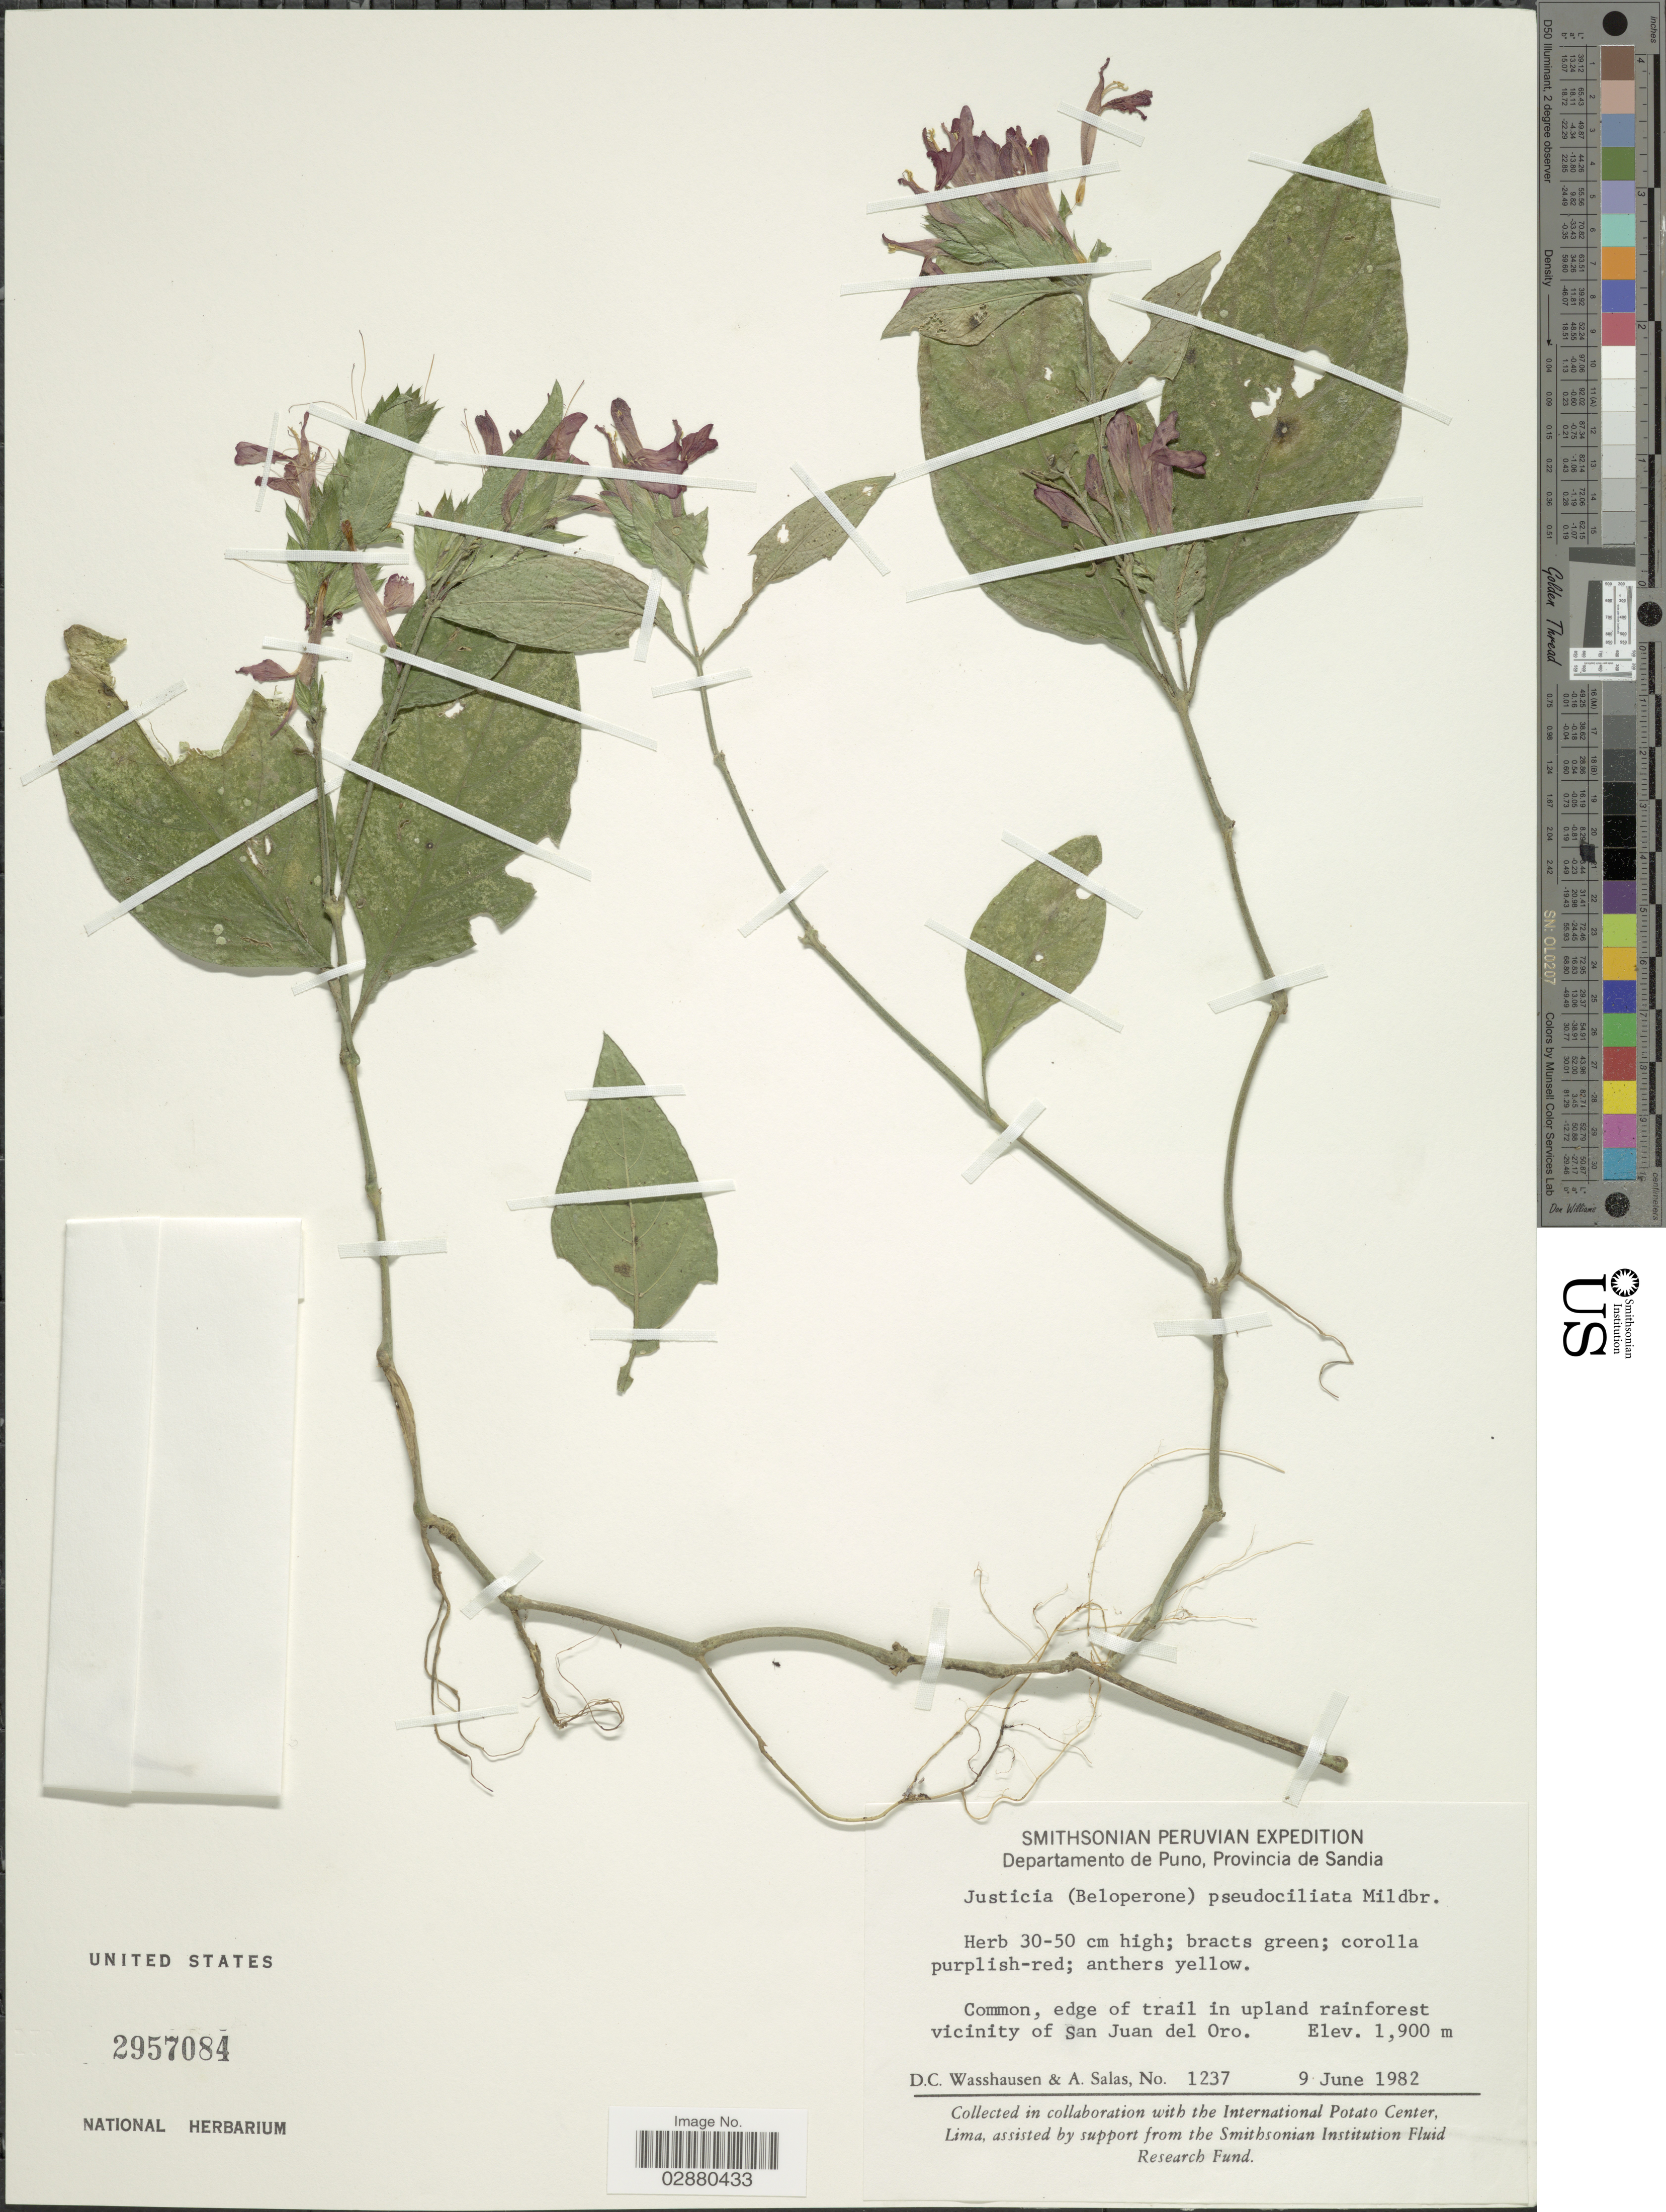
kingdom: Plantae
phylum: Tracheophyta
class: Magnoliopsida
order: Lamiales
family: Acanthaceae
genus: Justicia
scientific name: Justicia ramulosa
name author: (Morong) C. Ezcurra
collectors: D. C. Wasshausen & A. Salas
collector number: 1237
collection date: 1982-06-09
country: Peru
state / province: Puno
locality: Departamento de Puno, Provincia de Sandia. Edge of trail in upland rainforest vicinity of San Juan del Oro.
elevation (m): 1900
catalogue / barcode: US 2957084